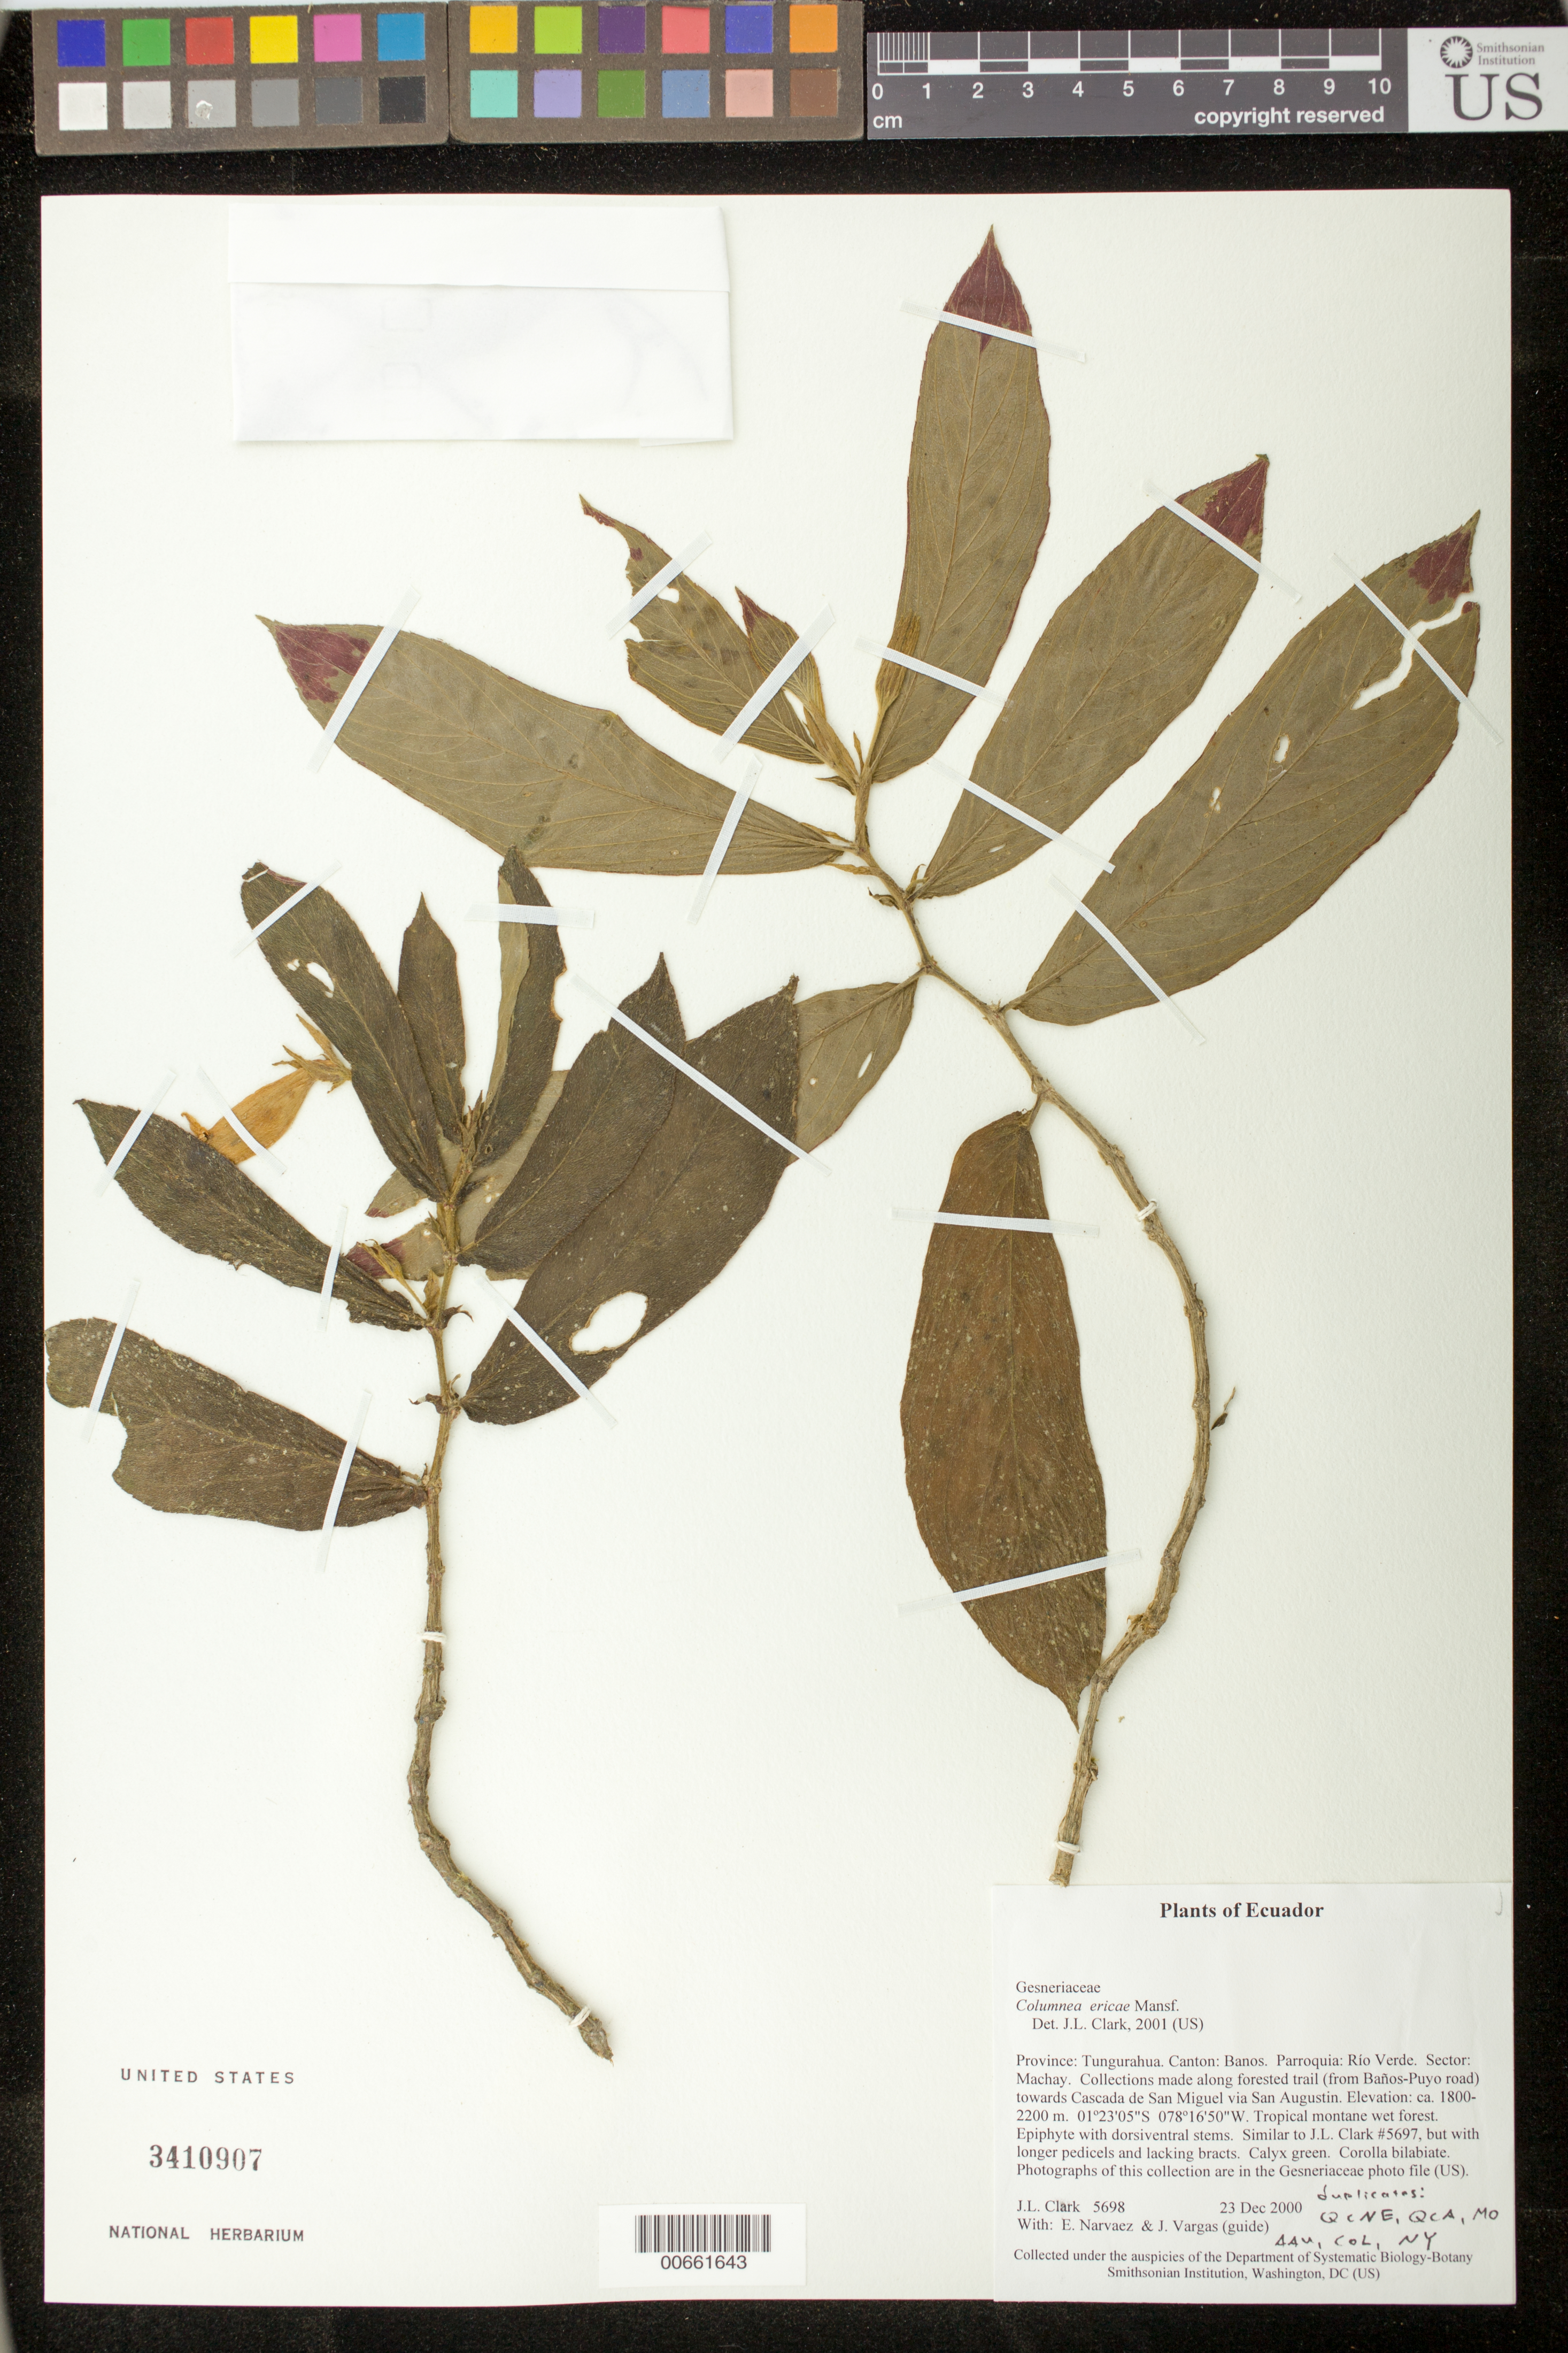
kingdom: Plantae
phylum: Tracheophyta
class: Magnoliopsida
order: Lamiales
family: Gesneriaceae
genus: Columnea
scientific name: Columnea ericae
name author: Mansf.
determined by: Clark, J. L., (SEL), The Marie Selby Botanical Garden (UNITED STATES)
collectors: J. L. Clark, E. Narváez & J. Vargas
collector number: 5698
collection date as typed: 23 Dec 2000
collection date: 2000-12-23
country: Ecuador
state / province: Tungurahua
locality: Cantón: Banos. Parroquia: Río Verde. Sector: Machay. Collections made along forested trail (from Baños-Puyo road) towards Cascada de San Miguel via San Augustin.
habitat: Tropical montane wet forest.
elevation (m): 1800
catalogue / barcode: US 3410907